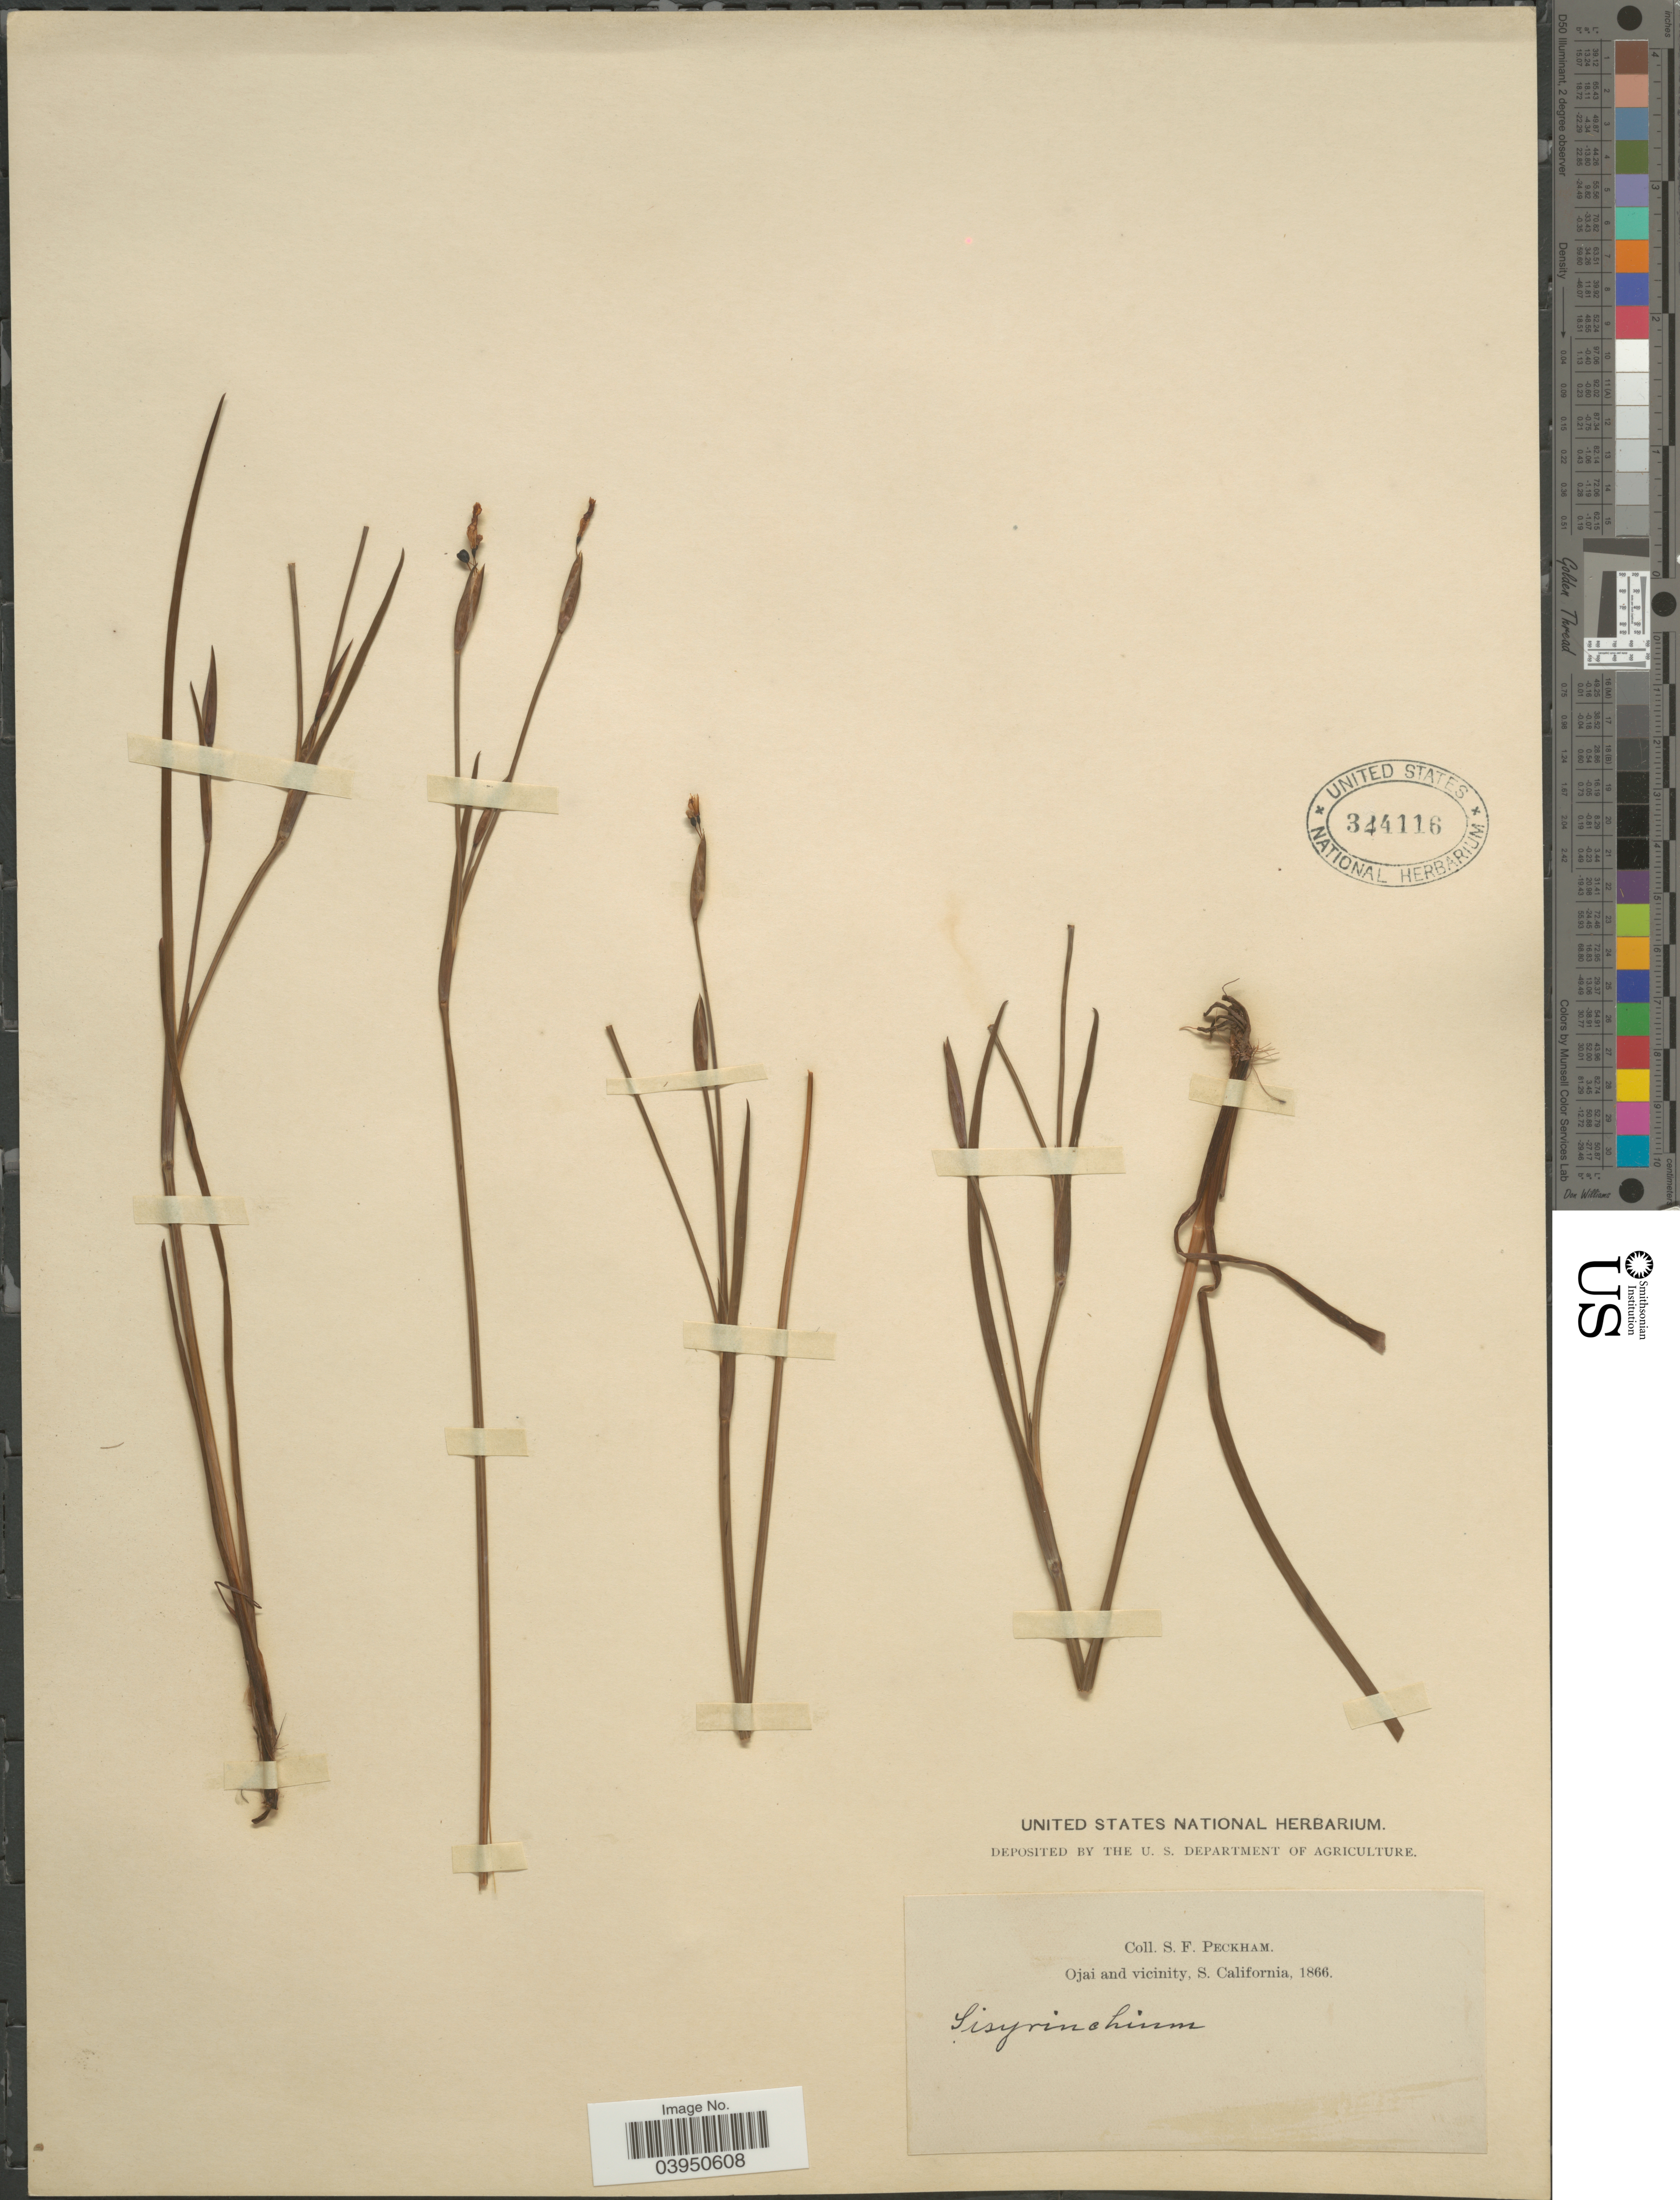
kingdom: Plantae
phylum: Tracheophyta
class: Liliopsida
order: Asparagales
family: Iridaceae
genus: Sisyrinchium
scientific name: Sisyrinchium bellum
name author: S. Watson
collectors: S. Peckham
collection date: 1866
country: United States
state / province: California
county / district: Ventura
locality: Ojai and vicinity, S. California.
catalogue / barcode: US 344116